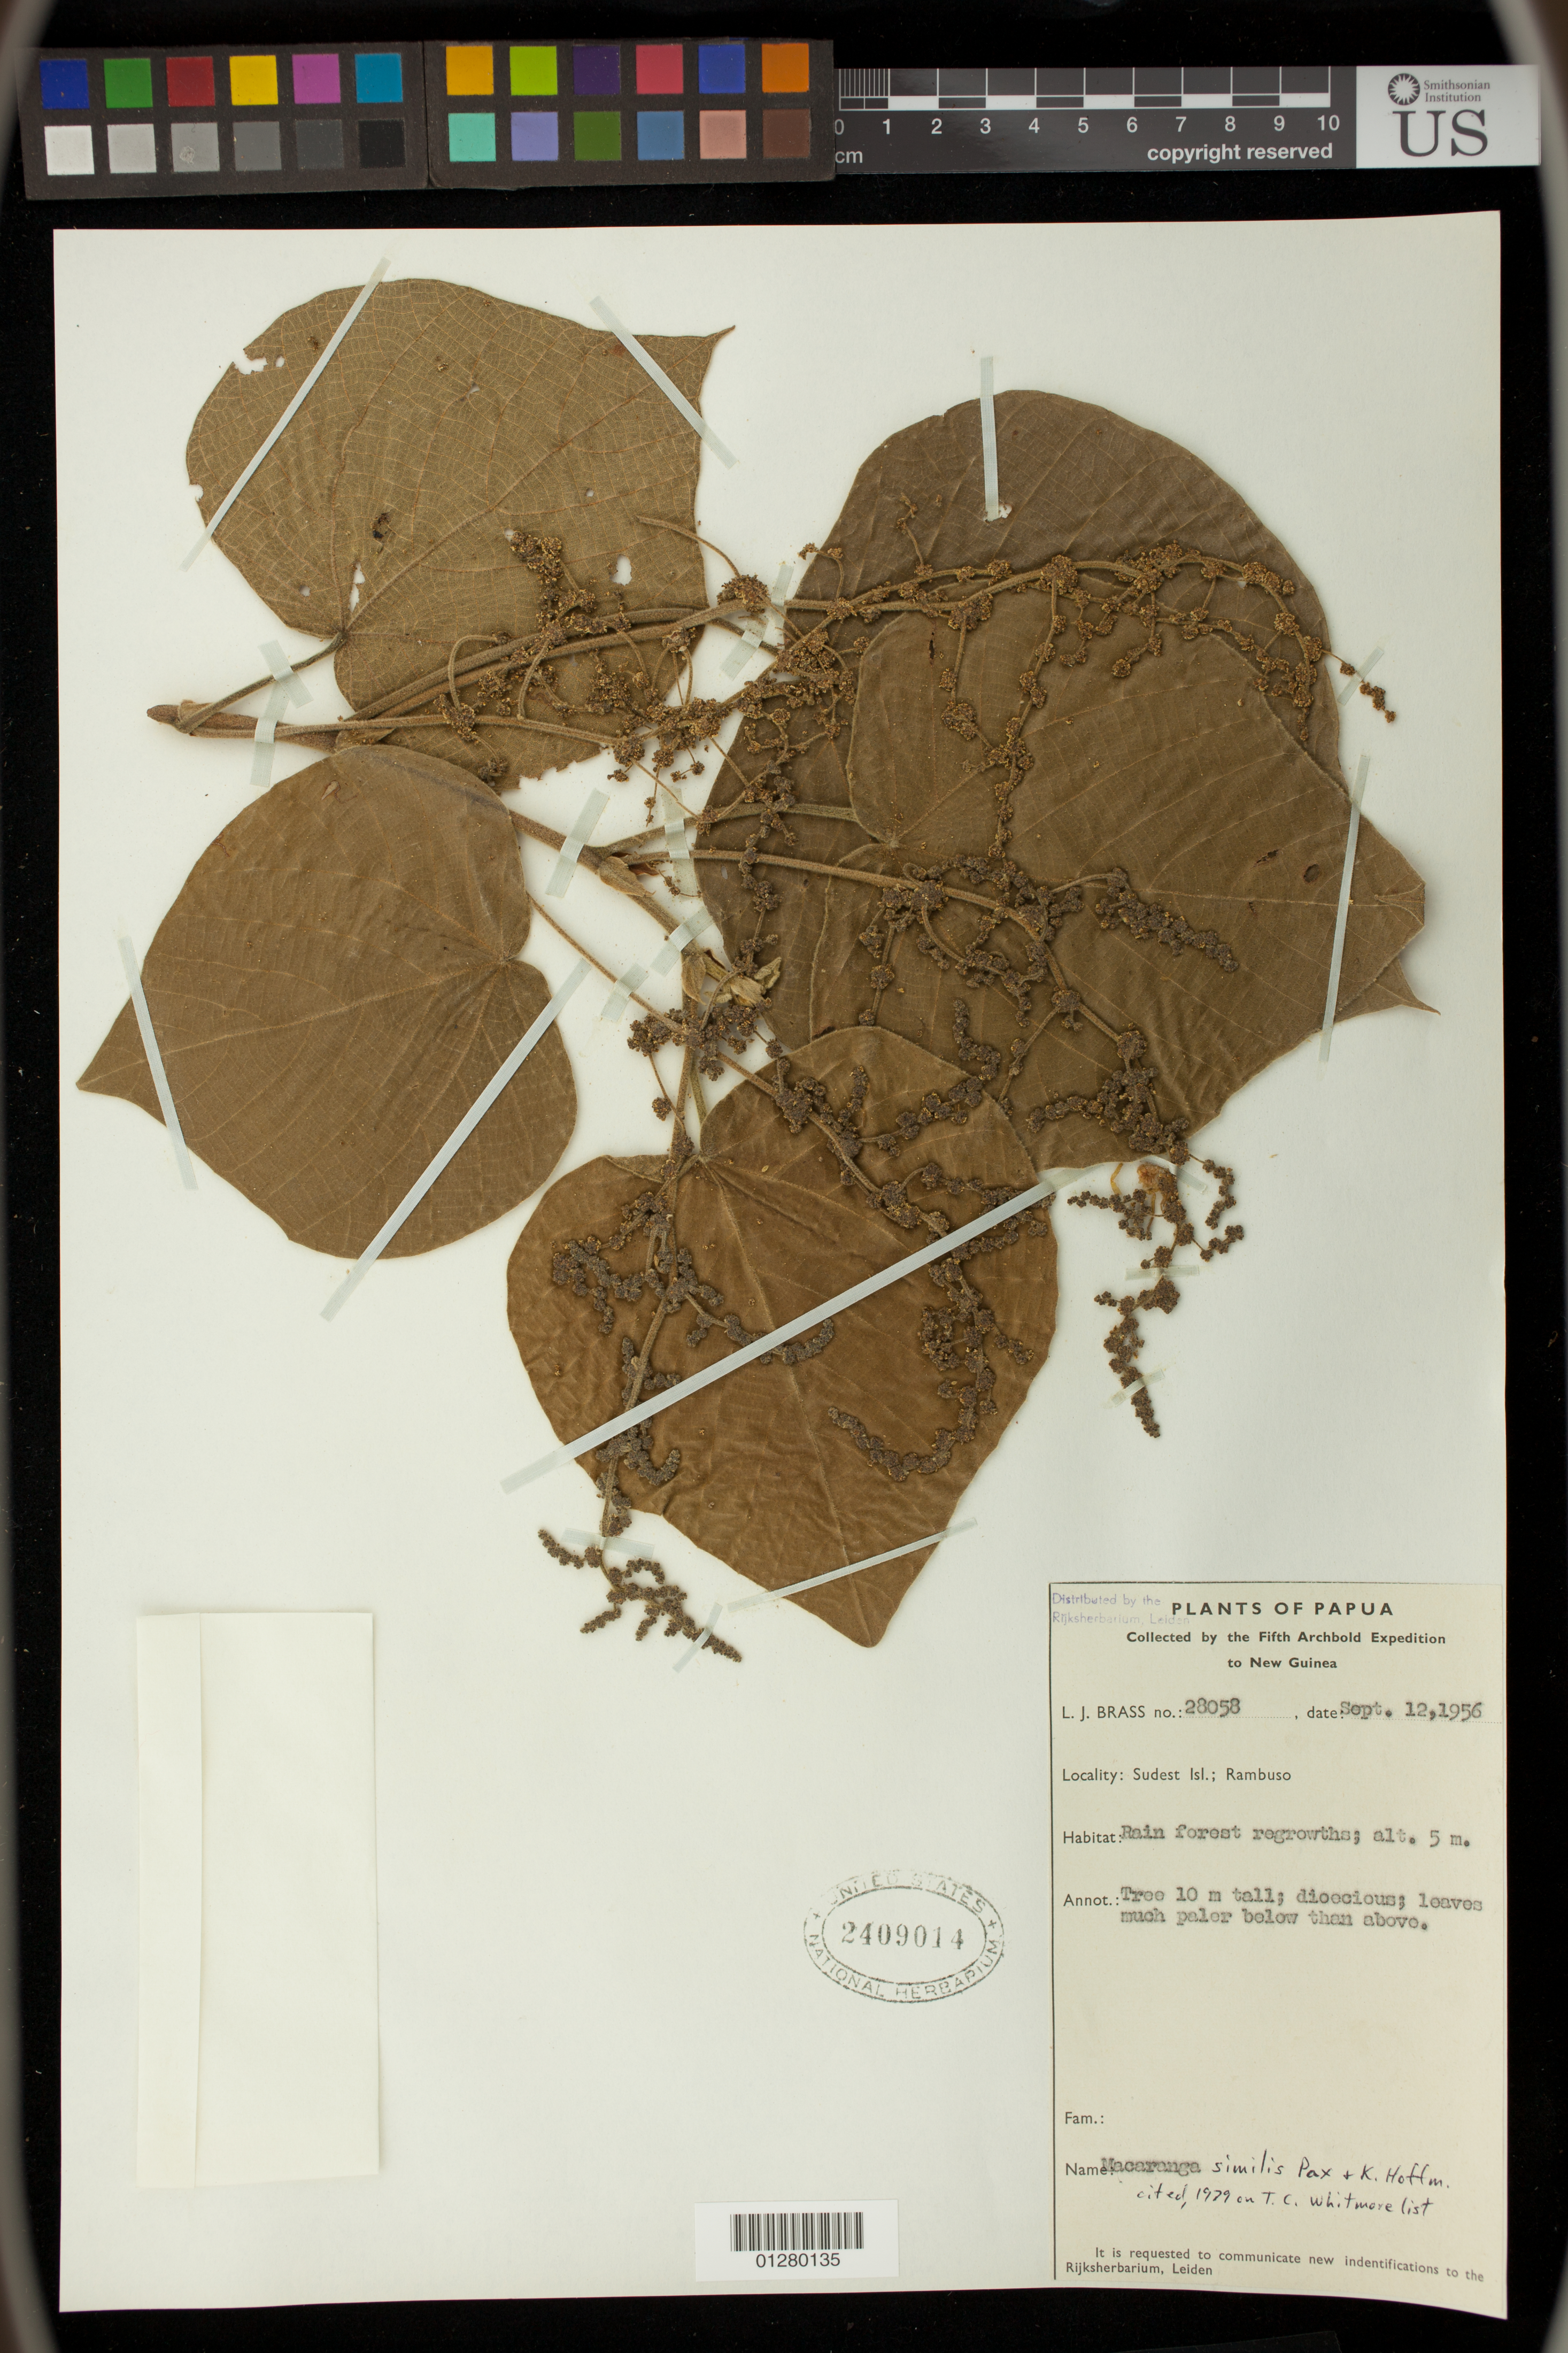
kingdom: Plantae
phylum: Tracheophyta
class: Magnoliopsida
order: Malpighiales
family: Euphorbiaceae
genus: Macaranga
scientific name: Macaranga similis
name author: Pax & K. Hoffm.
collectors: L. J. Brass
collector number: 28058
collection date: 1956-09-12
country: Papua New Guinea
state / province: Milne Bay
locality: Sudest Isl.; Rambuso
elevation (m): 5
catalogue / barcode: US 2409014